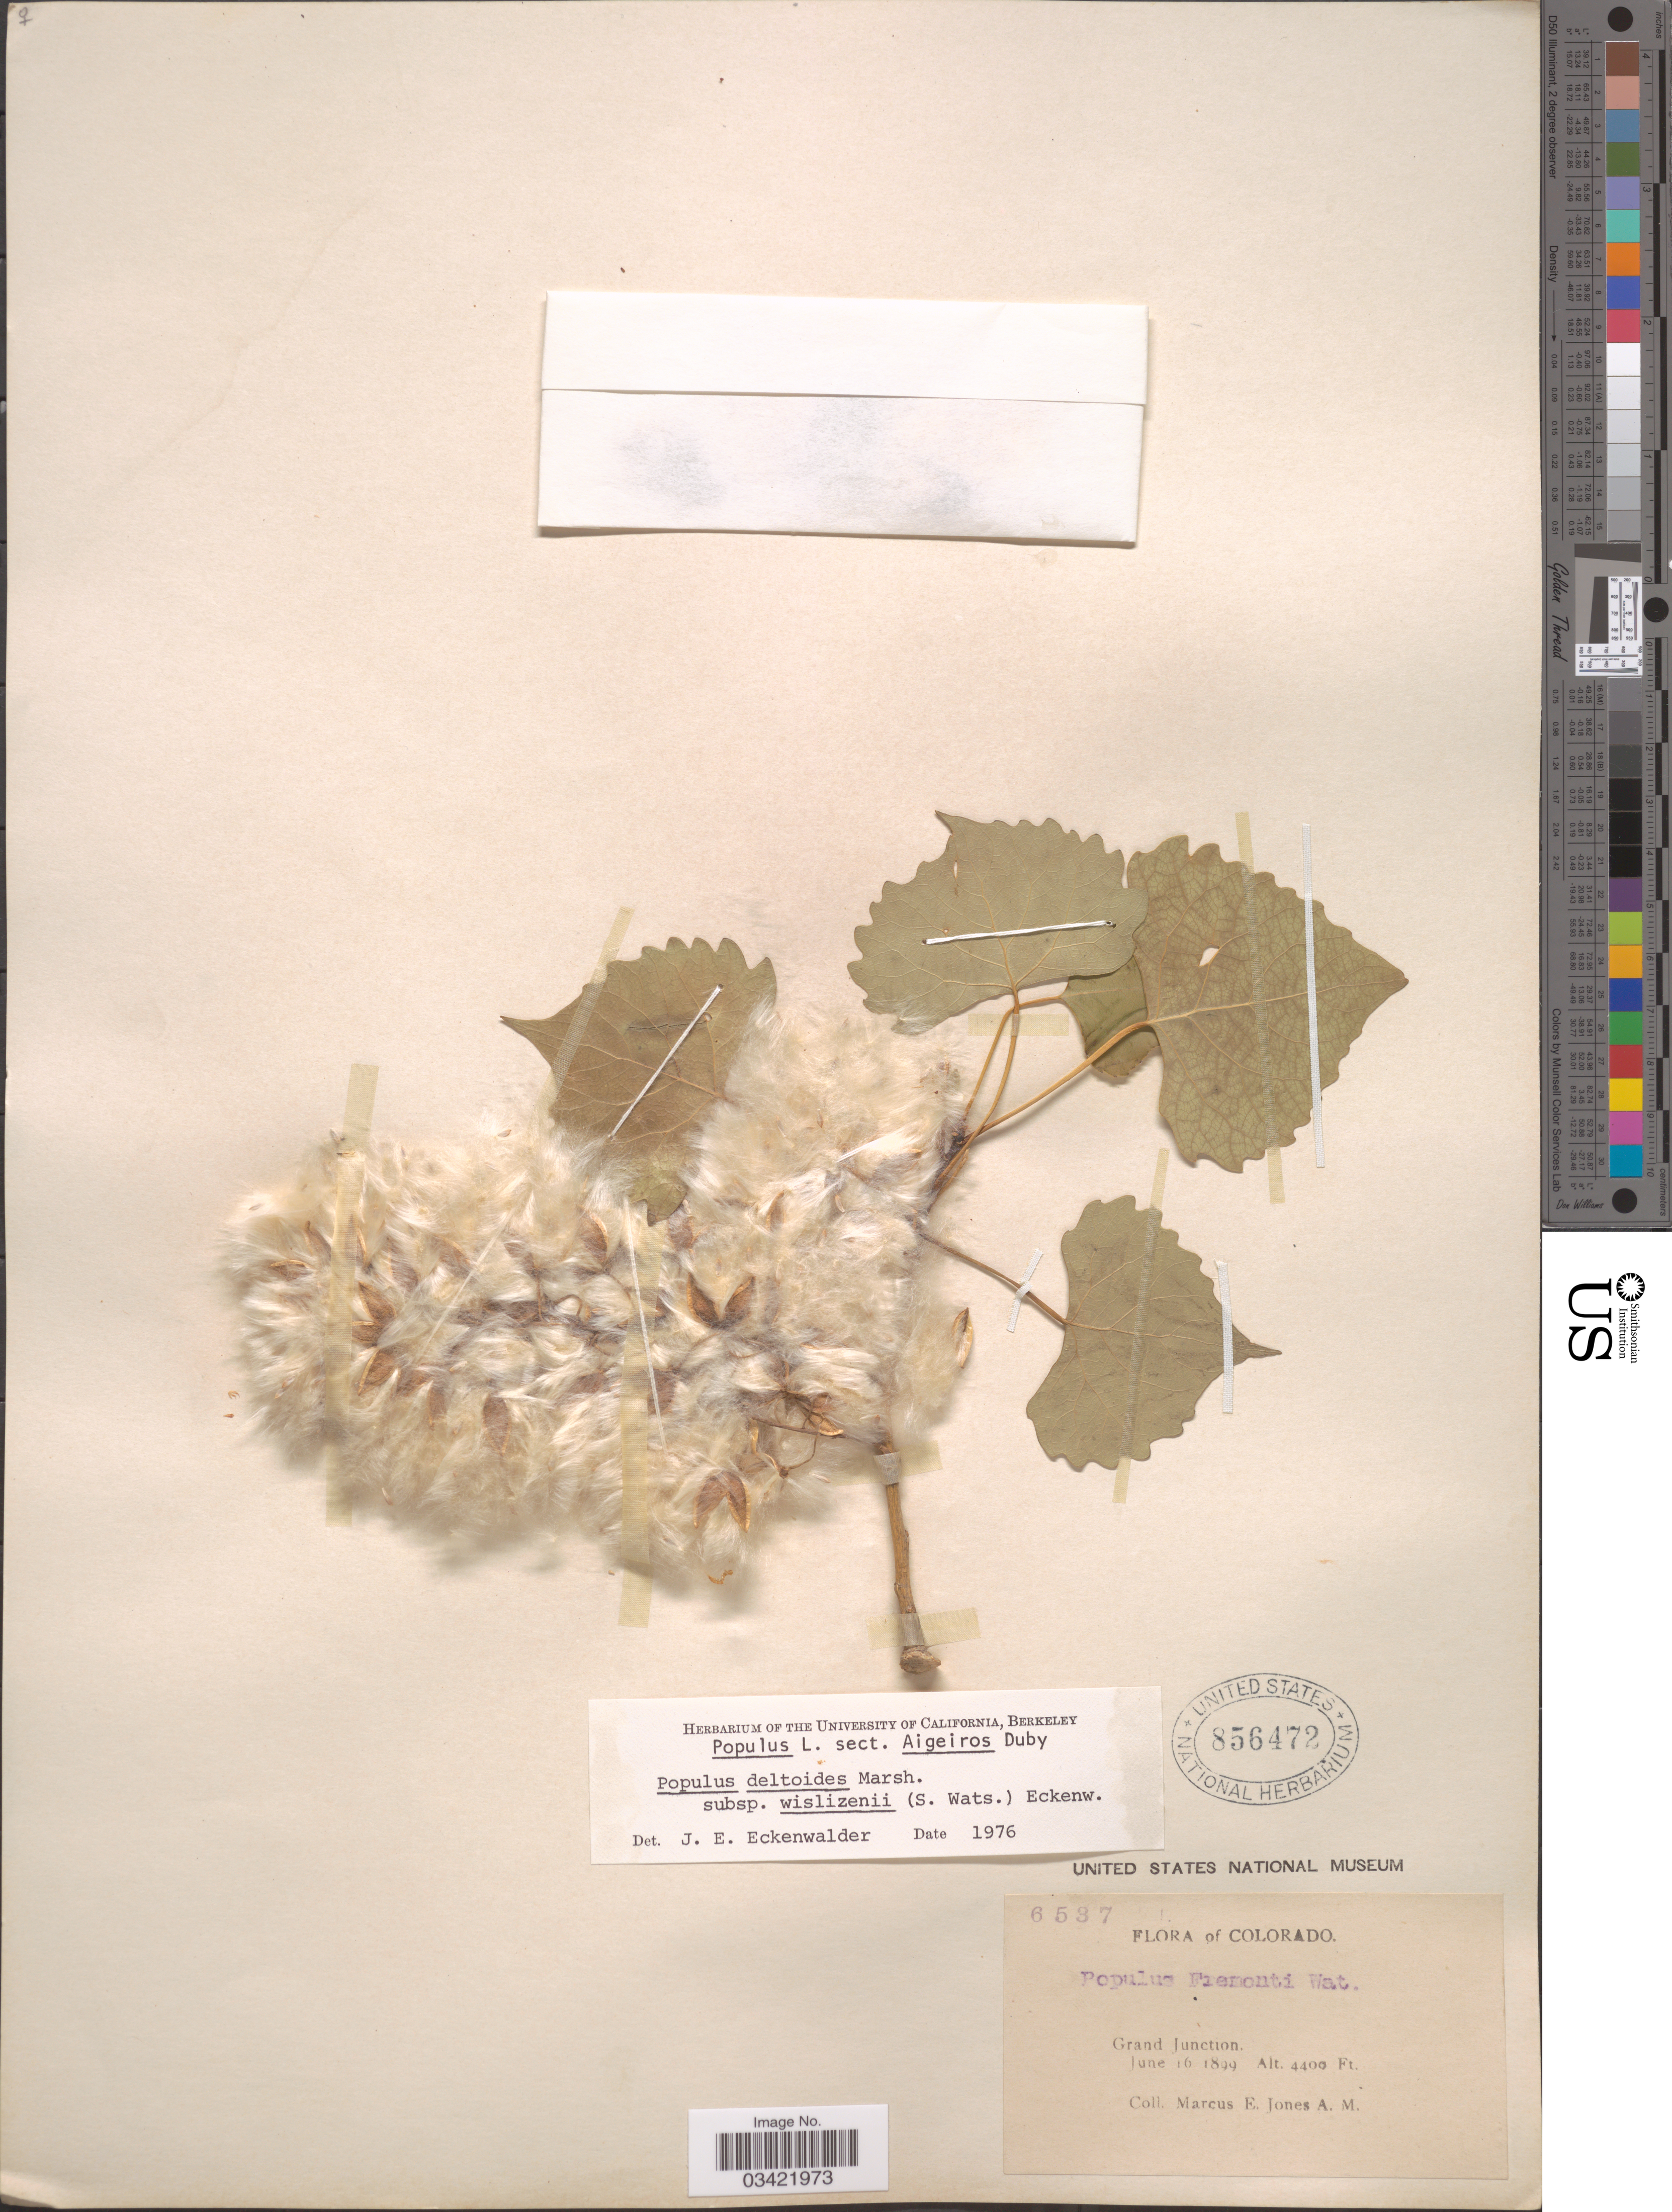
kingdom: Plantae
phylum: Tracheophyta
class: Magnoliopsida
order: Malpighiales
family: Salicaceae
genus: Populus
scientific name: Populus deltoides subsp. wislizeni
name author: (S. Watson) Eckenw.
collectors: M. E. Jones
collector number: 6537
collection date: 1899-06-16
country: United States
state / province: Colorado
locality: Grand Junction.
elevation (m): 1341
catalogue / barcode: US 856472